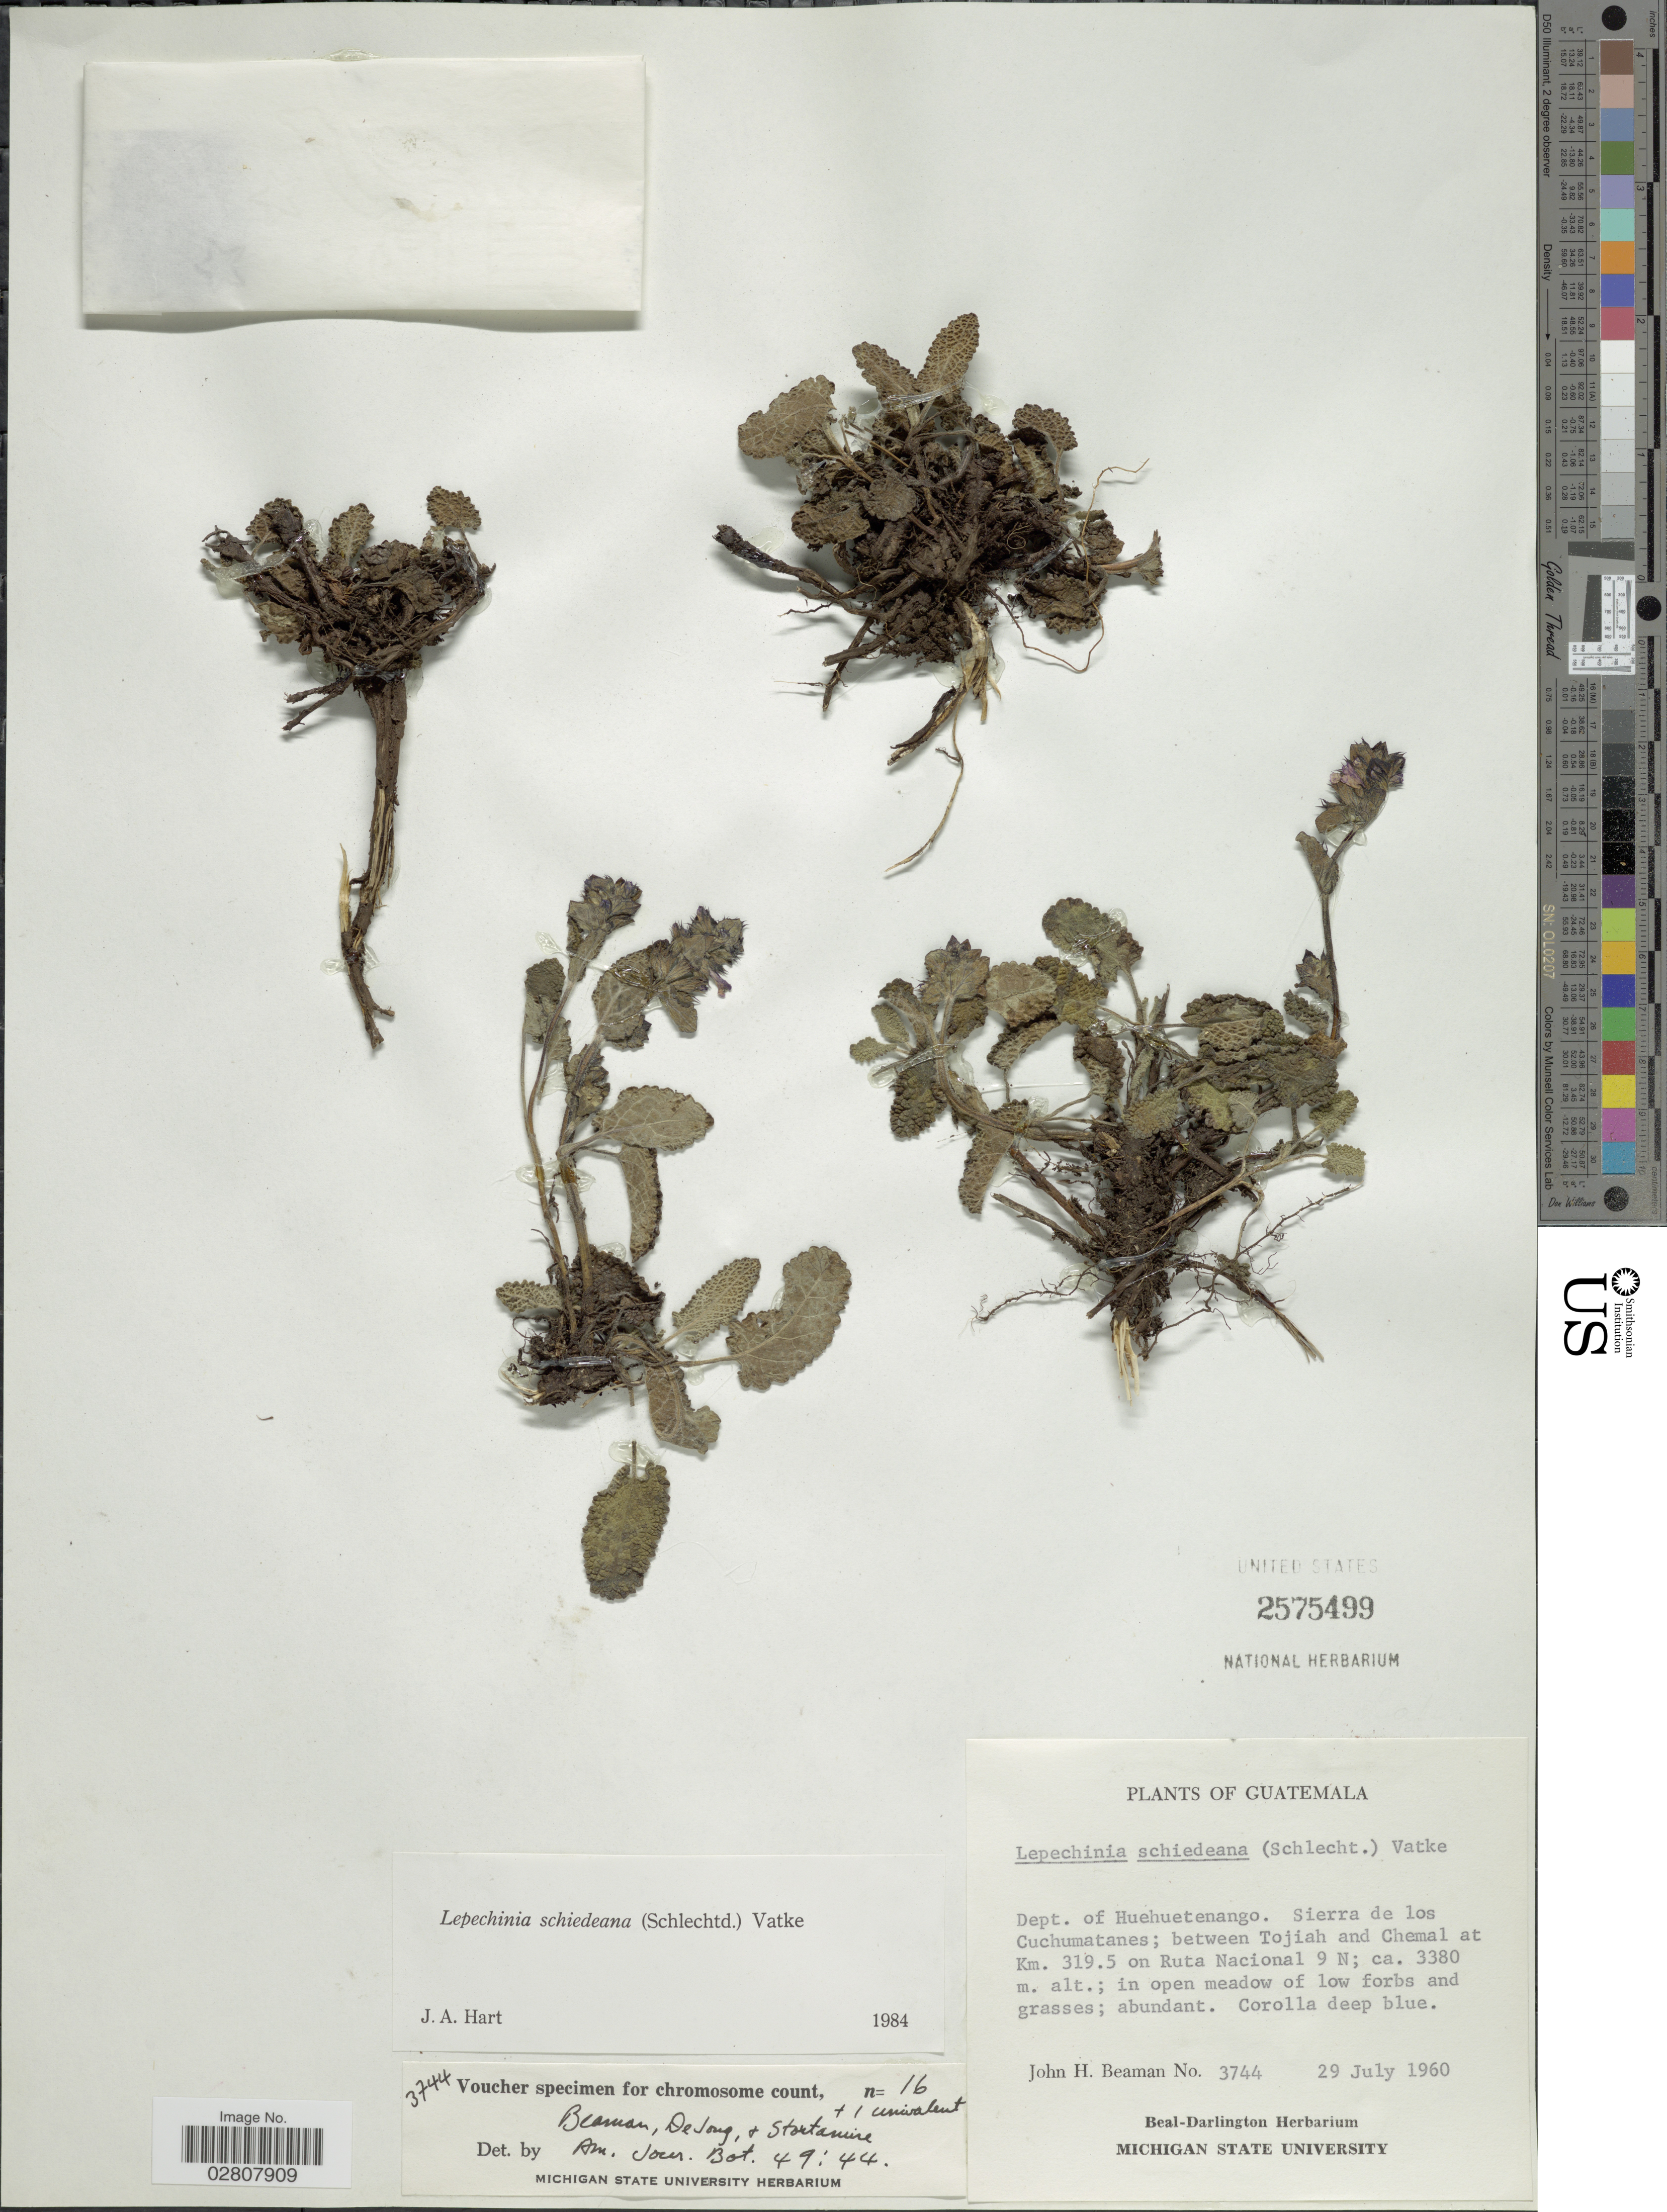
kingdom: Plantae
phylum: Tracheophyta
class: Magnoliopsida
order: Lamiales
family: Lamiaceae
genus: Lepechinia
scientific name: Lepechinia schiedeana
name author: (Schltdl.) Vatke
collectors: J. H. Beaman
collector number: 3744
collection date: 1960-09-29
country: Guatemala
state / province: Huehuetenango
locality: Dept. of Huehuetenango. Sierra de los Cuchumatanes; between Tojiah and Chemal at Km. 319.5 on Ruta National 9 N.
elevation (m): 3380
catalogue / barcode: US 2575499